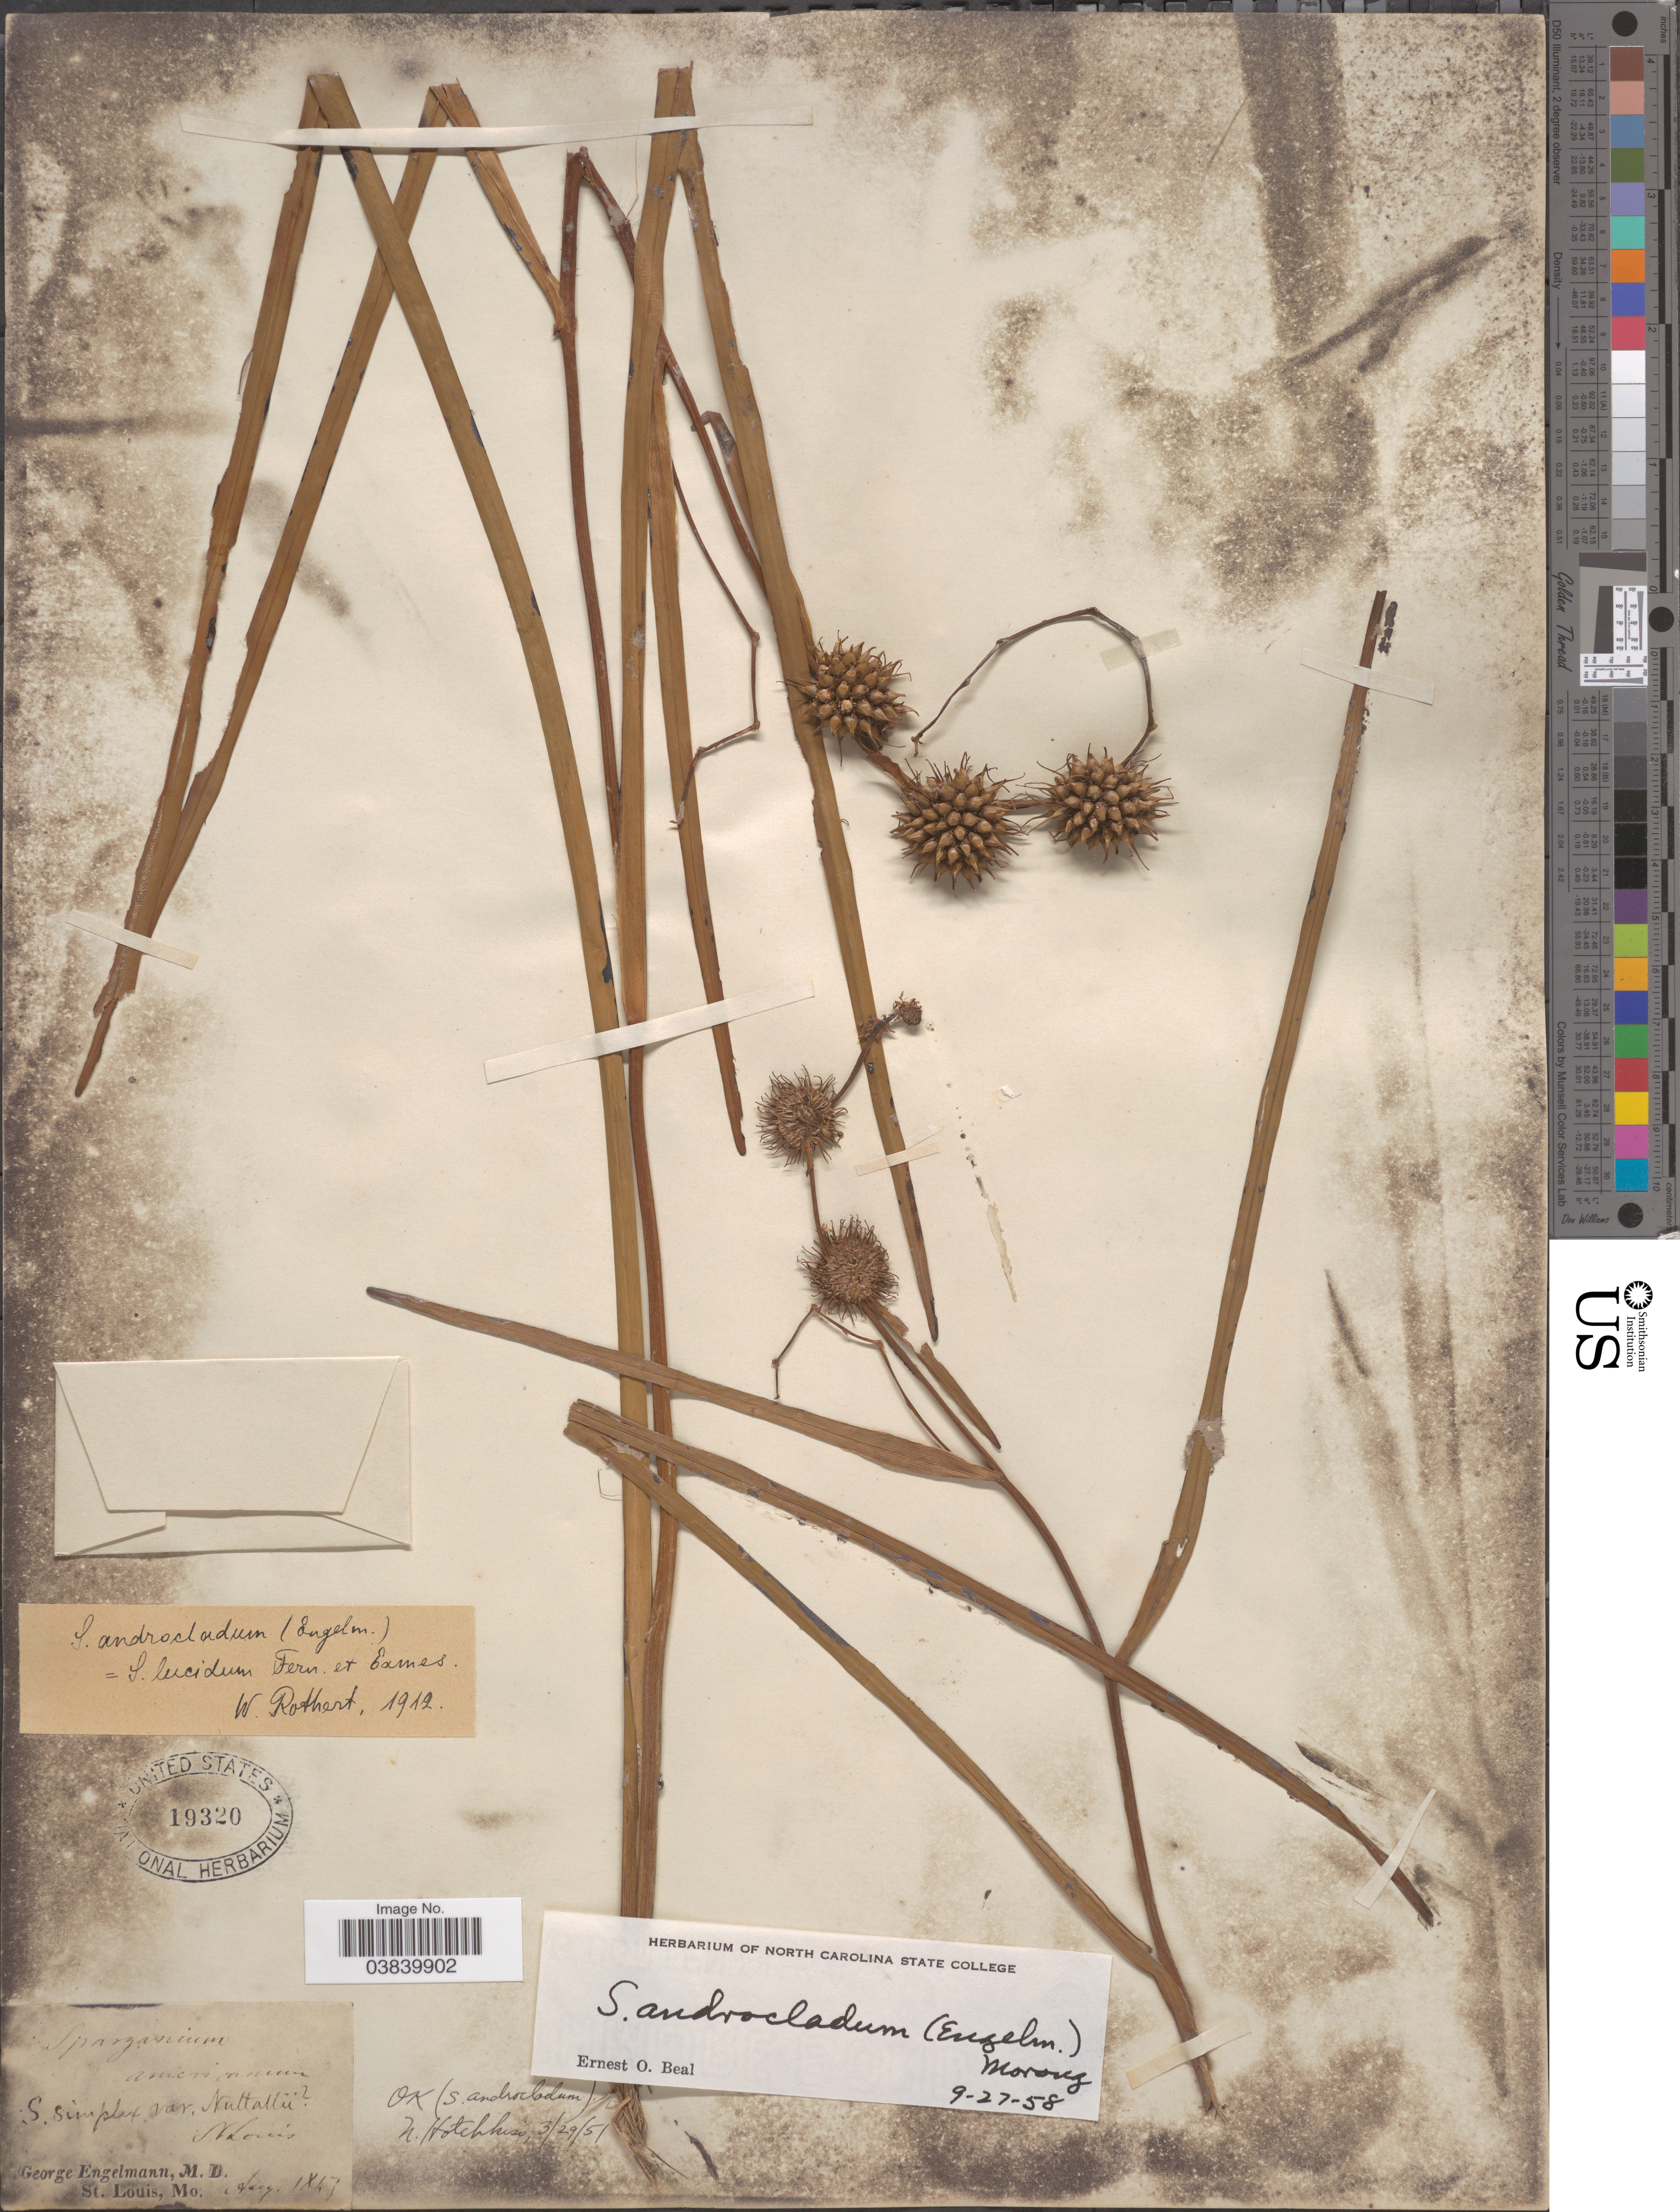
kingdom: Plantae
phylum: Tracheophyta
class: Liliopsida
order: Poales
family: Typhaceae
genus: Sparganium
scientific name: Sparganium androcladum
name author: Morong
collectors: G. Engelmann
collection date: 1847-08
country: United States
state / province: Missouri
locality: St. Louis.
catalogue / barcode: US 19320